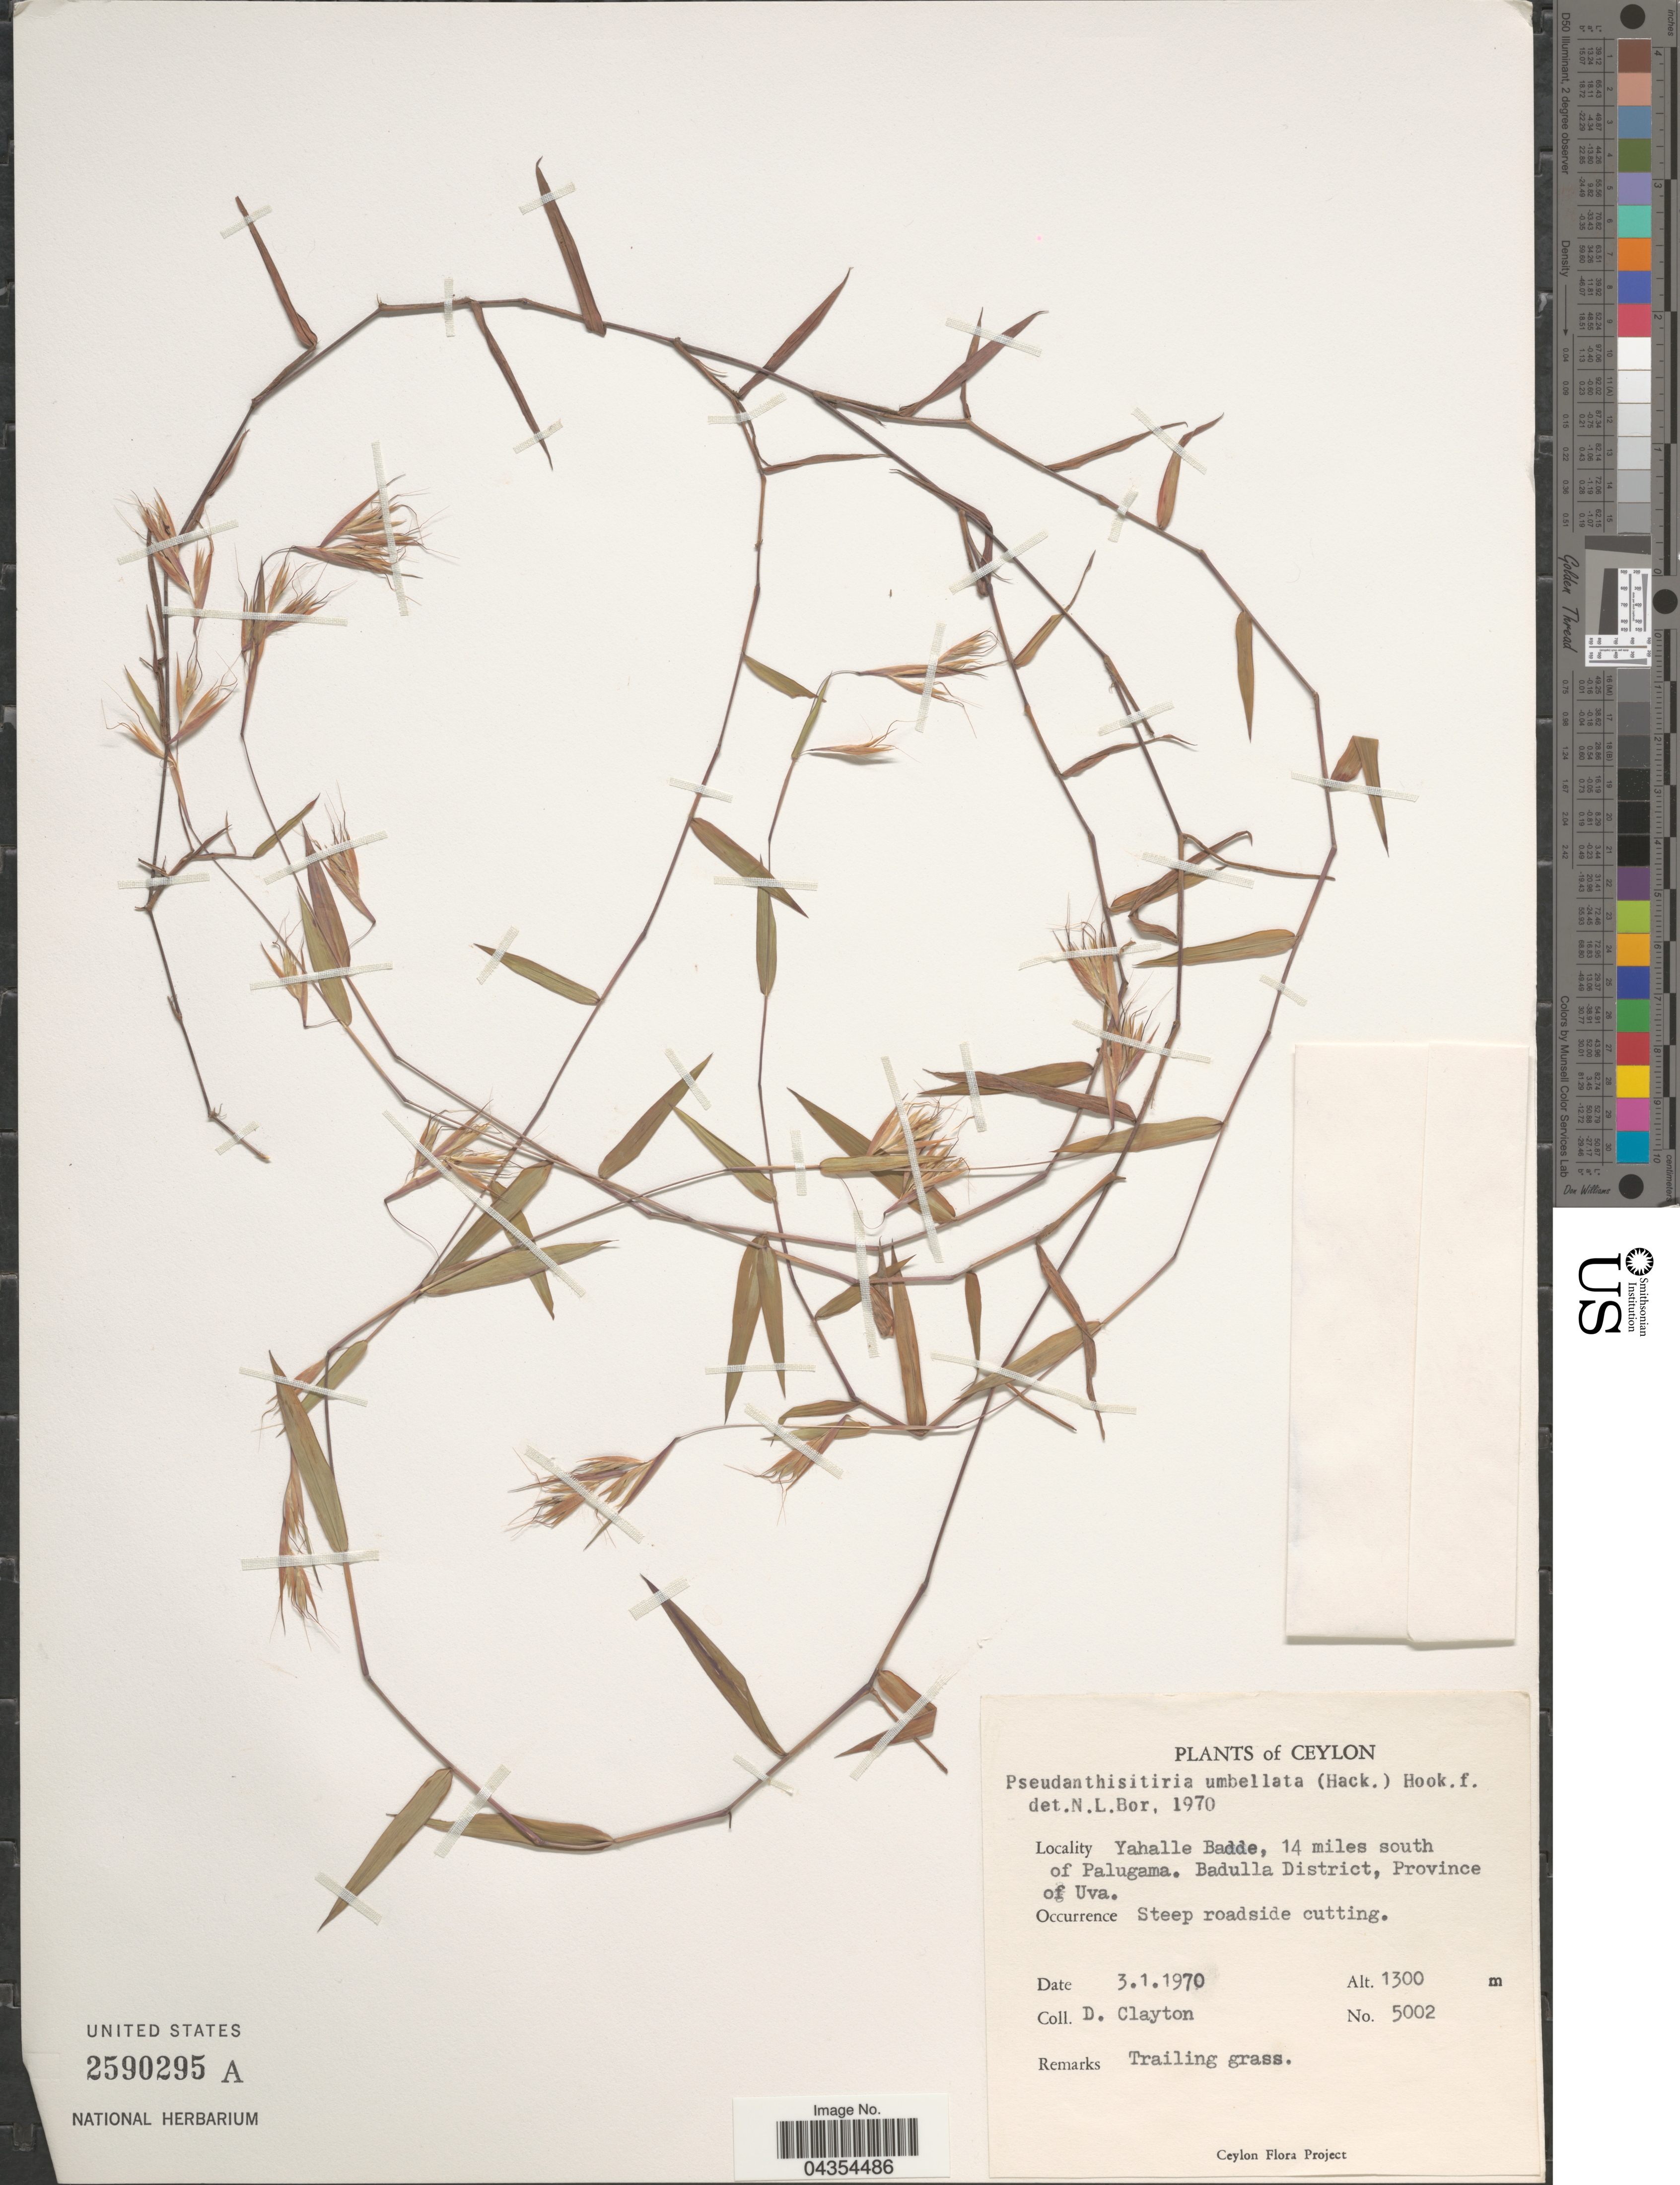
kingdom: Plantae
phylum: Tracheophyta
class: Liliopsida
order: Poales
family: Poaceae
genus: Pseudanthistiria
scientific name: Pseudanthistiria umbellata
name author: Hook. f.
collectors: D. Clayton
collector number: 5002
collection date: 1970-01-03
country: Sri Lanka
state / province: Uva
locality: Ceylon. Yahalle Badde, 14 miles south of Palugama. Badulla District.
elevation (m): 1300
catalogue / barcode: US 2590295A